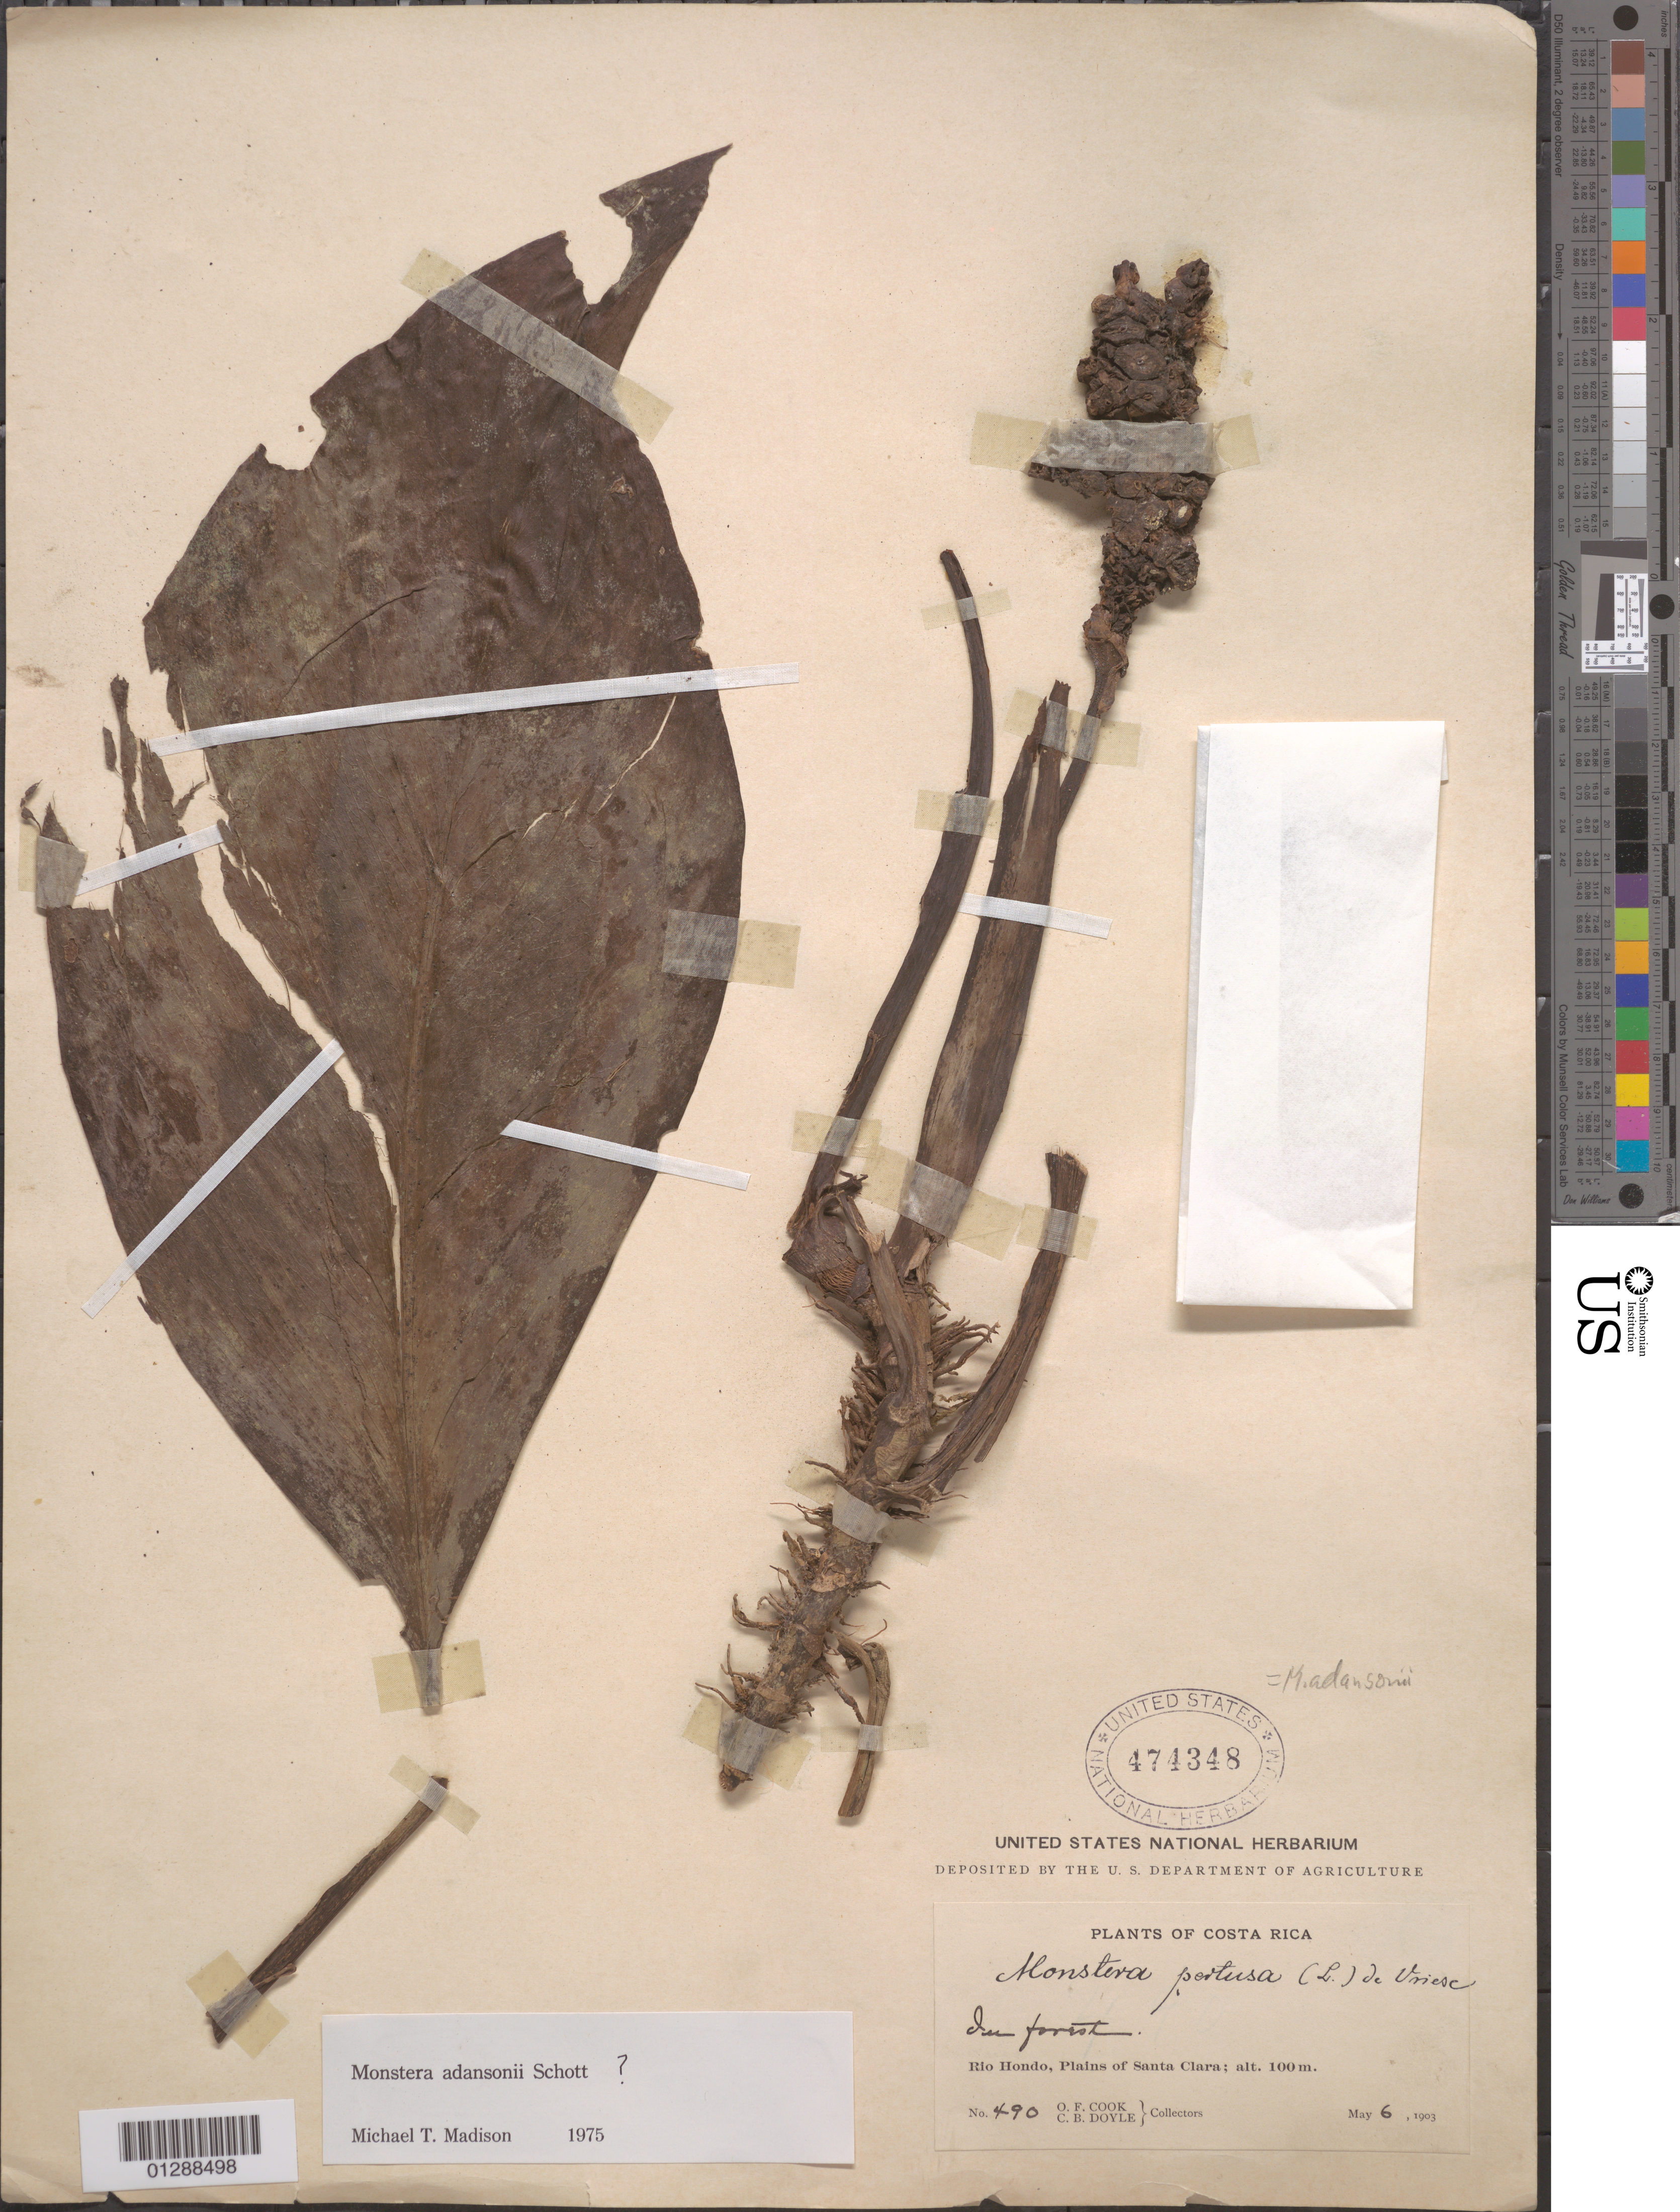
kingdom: Plantae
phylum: Tracheophyta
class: Liliopsida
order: Alismatales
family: Araceae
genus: Monstera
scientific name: Monstera adansonii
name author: Schott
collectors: O. F. Cook & C. Doyle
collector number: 490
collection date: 1903-05-06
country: Costa Rica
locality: Rio Hondo, Plains of Santa Clara.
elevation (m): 100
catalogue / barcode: US 474348